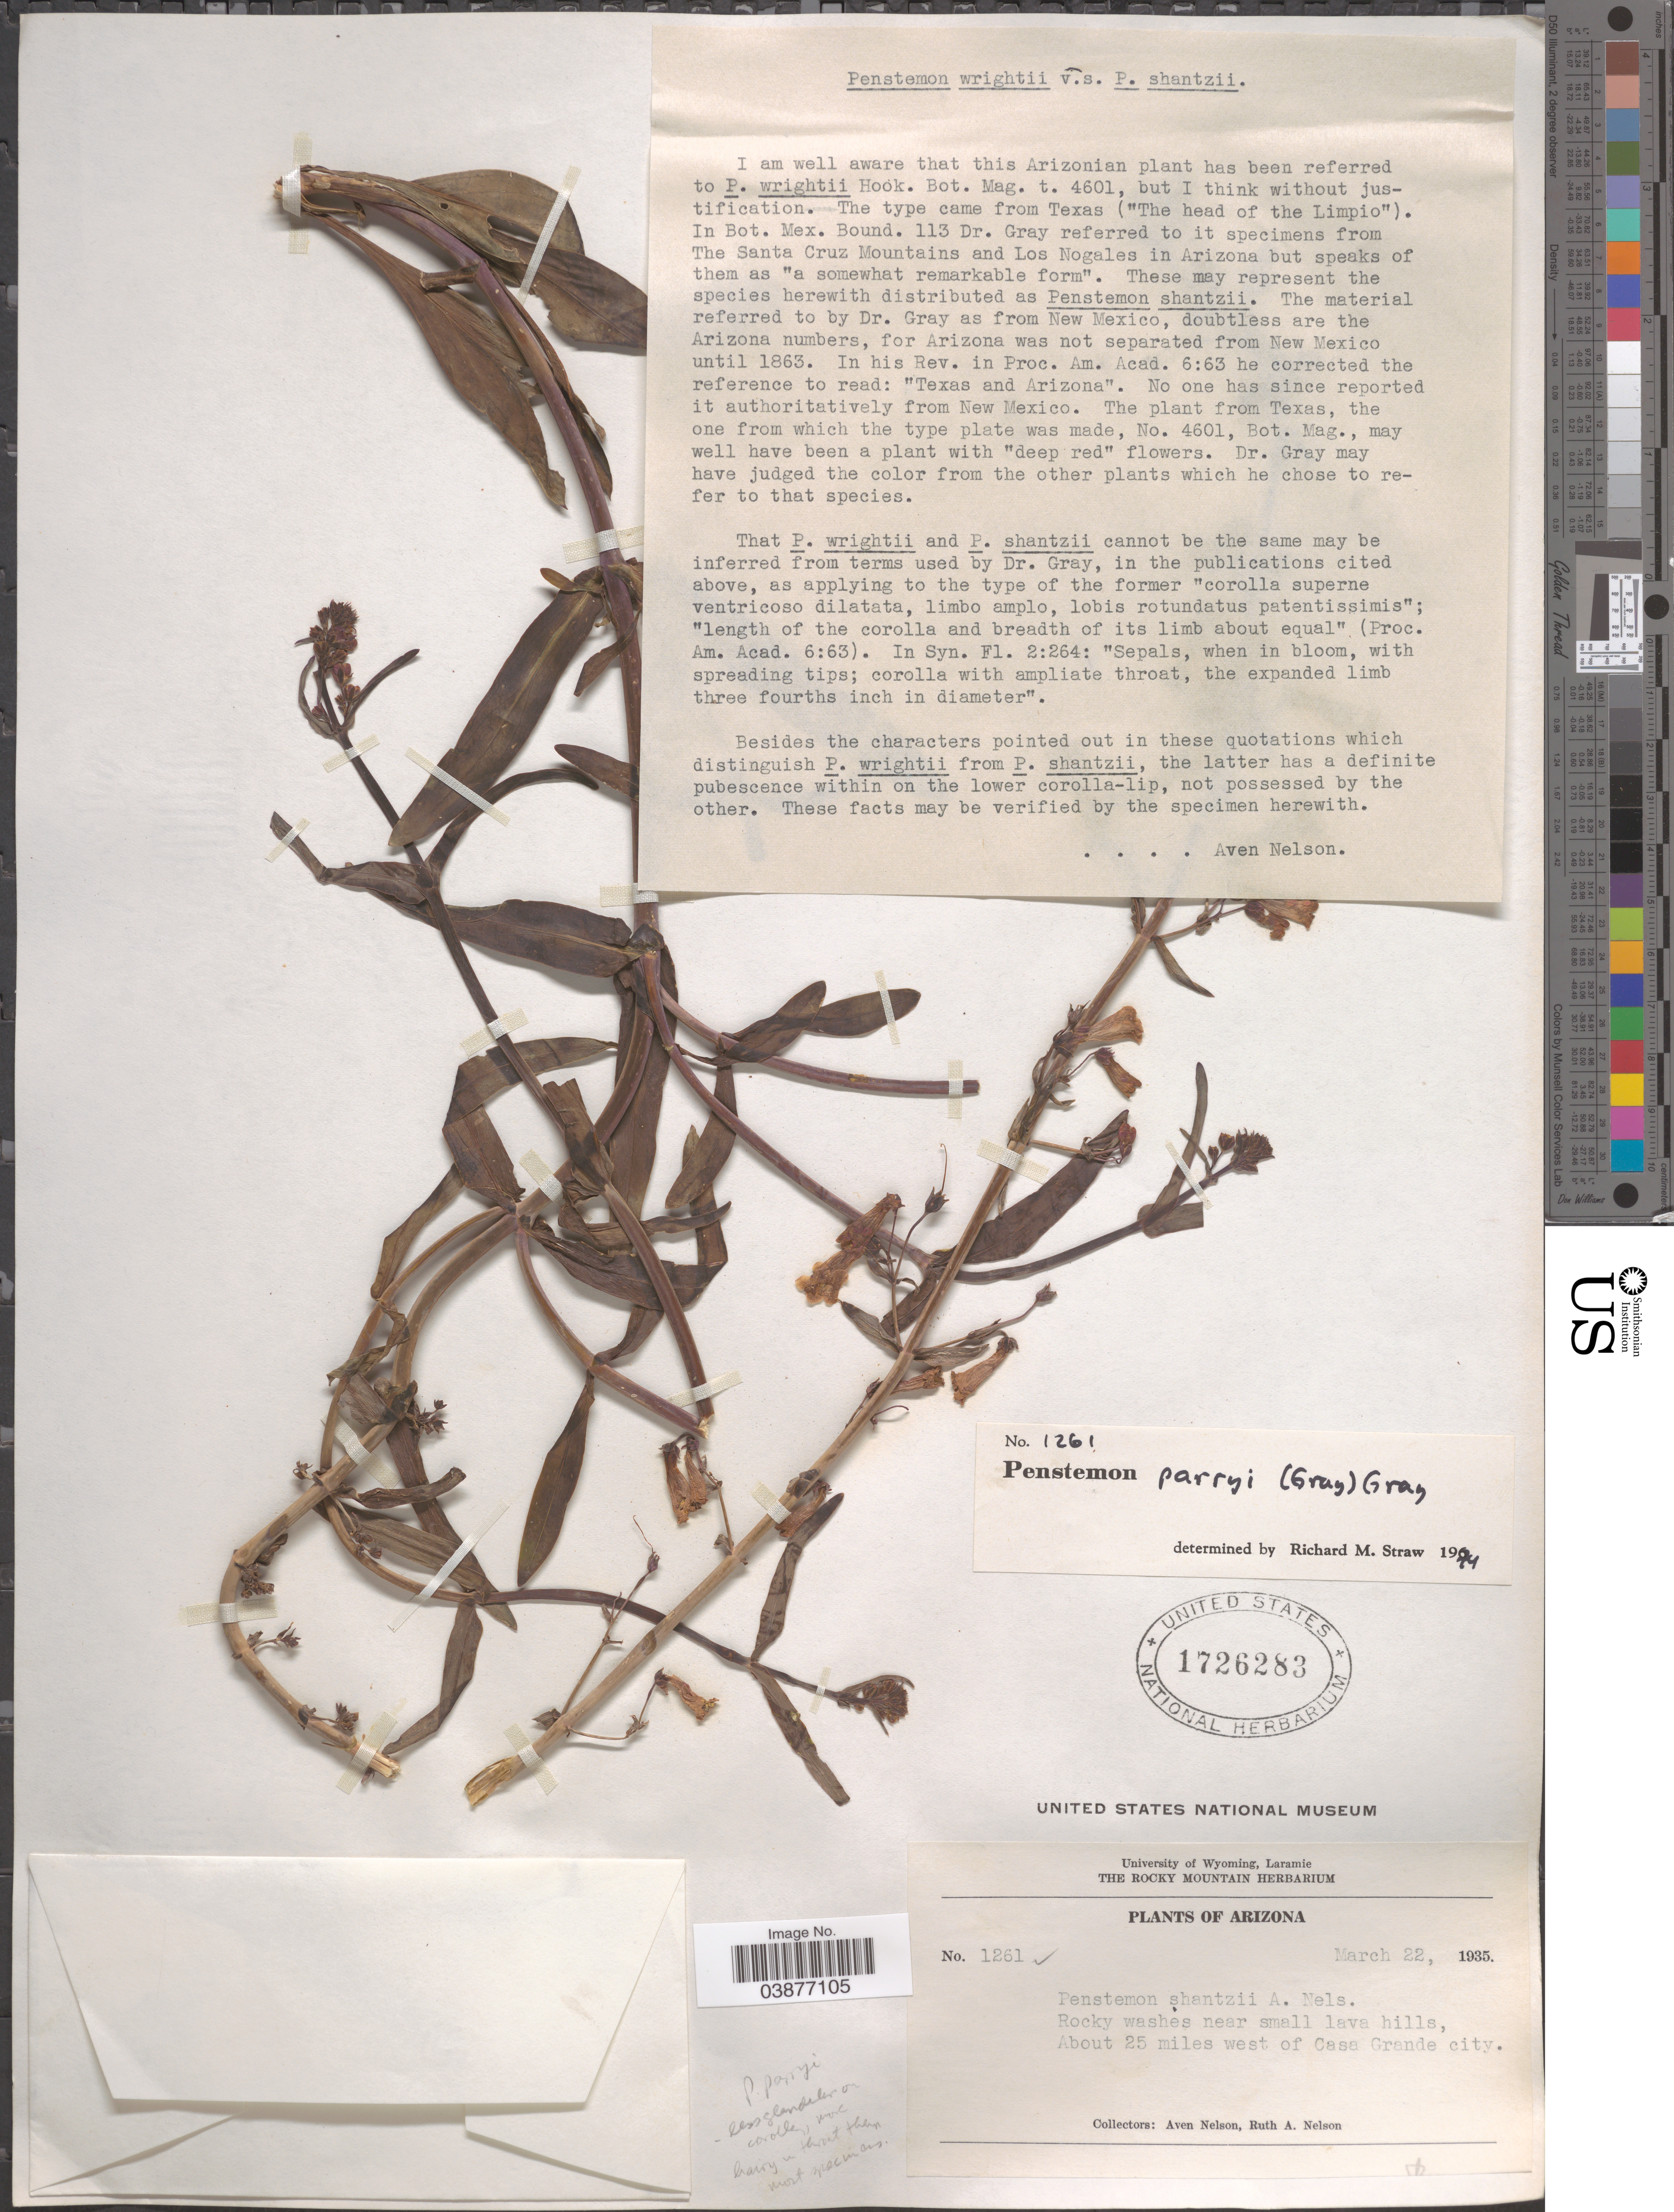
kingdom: Plantae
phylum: Tracheophyta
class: Magnoliopsida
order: Lamiales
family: Plantaginaceae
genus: Penstemon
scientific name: Penstemon parryi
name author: A. Gray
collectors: A. Nelson & R. A. Nelson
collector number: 1261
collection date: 1935-03-22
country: United States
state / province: Arizona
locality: Near small lava hills, About 25 miles west of Casa Grande city.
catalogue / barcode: US 1726283